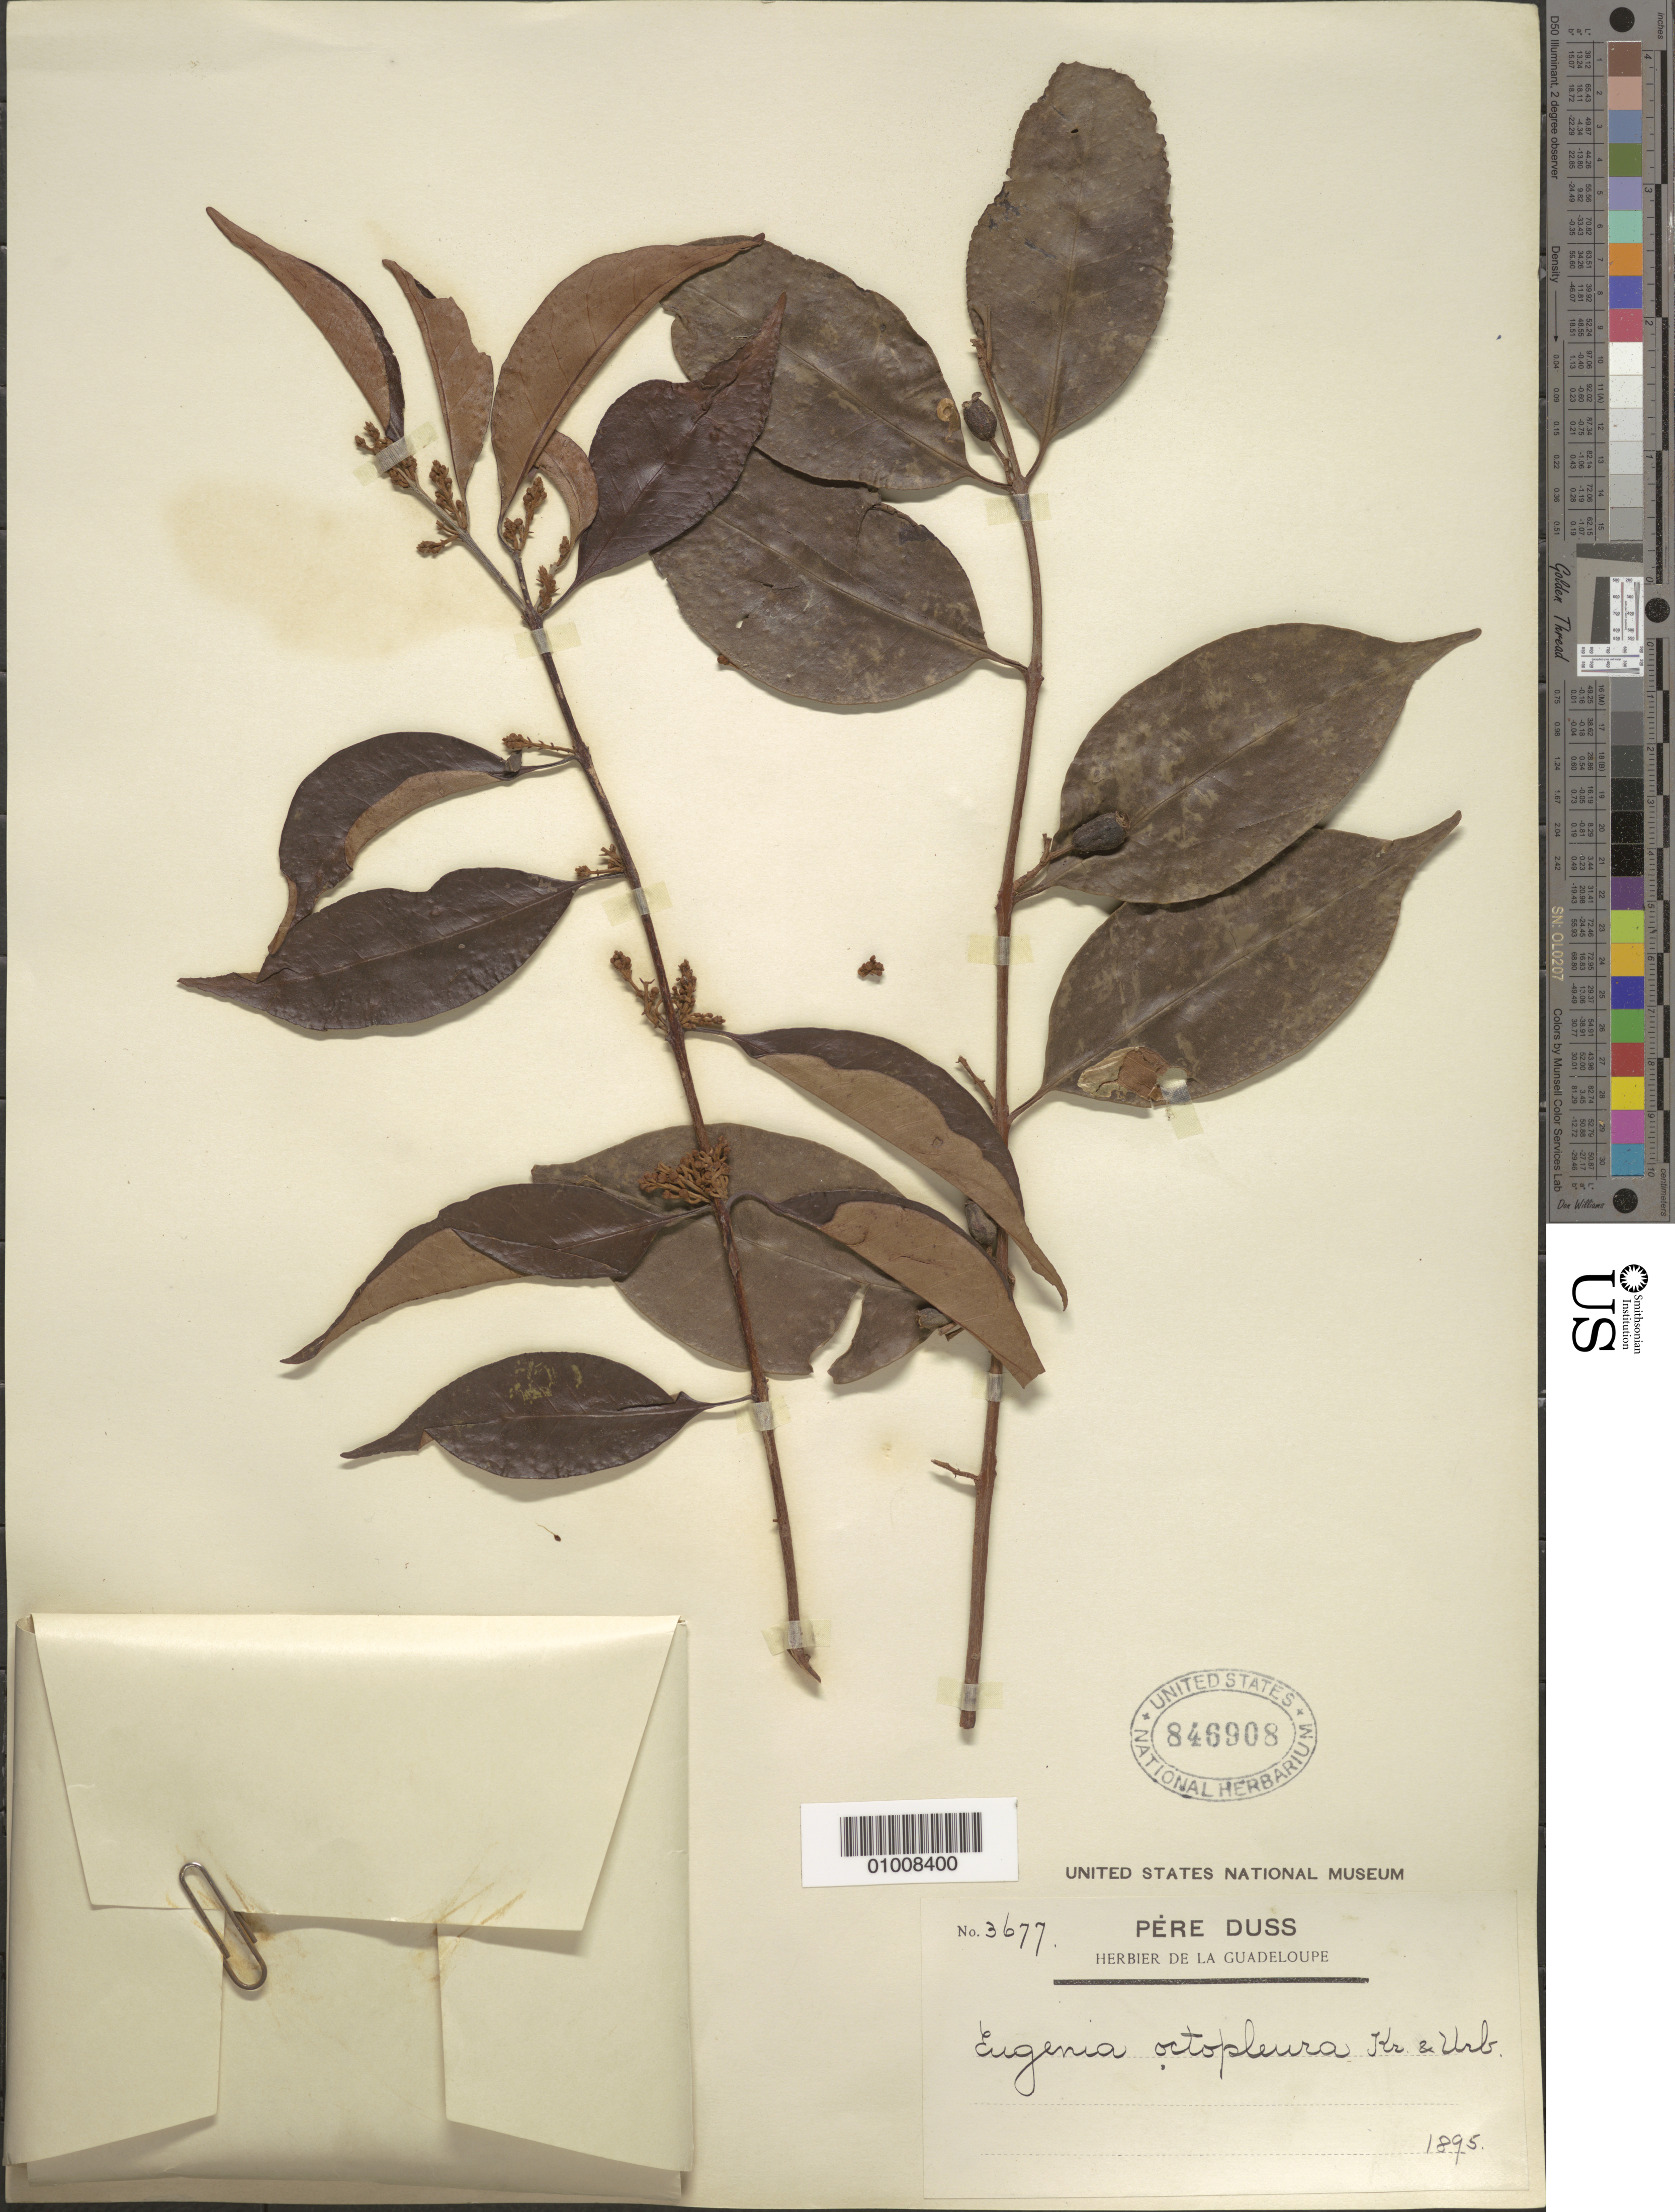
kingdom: Plantae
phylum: Tracheophyta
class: Magnoliopsida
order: Myrtales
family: Myrtaceae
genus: Eugenia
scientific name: Eugenia octopleura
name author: Krug & Urb.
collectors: Père Duss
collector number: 3677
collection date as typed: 1895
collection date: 1895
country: Guadeloupe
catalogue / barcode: US 846908